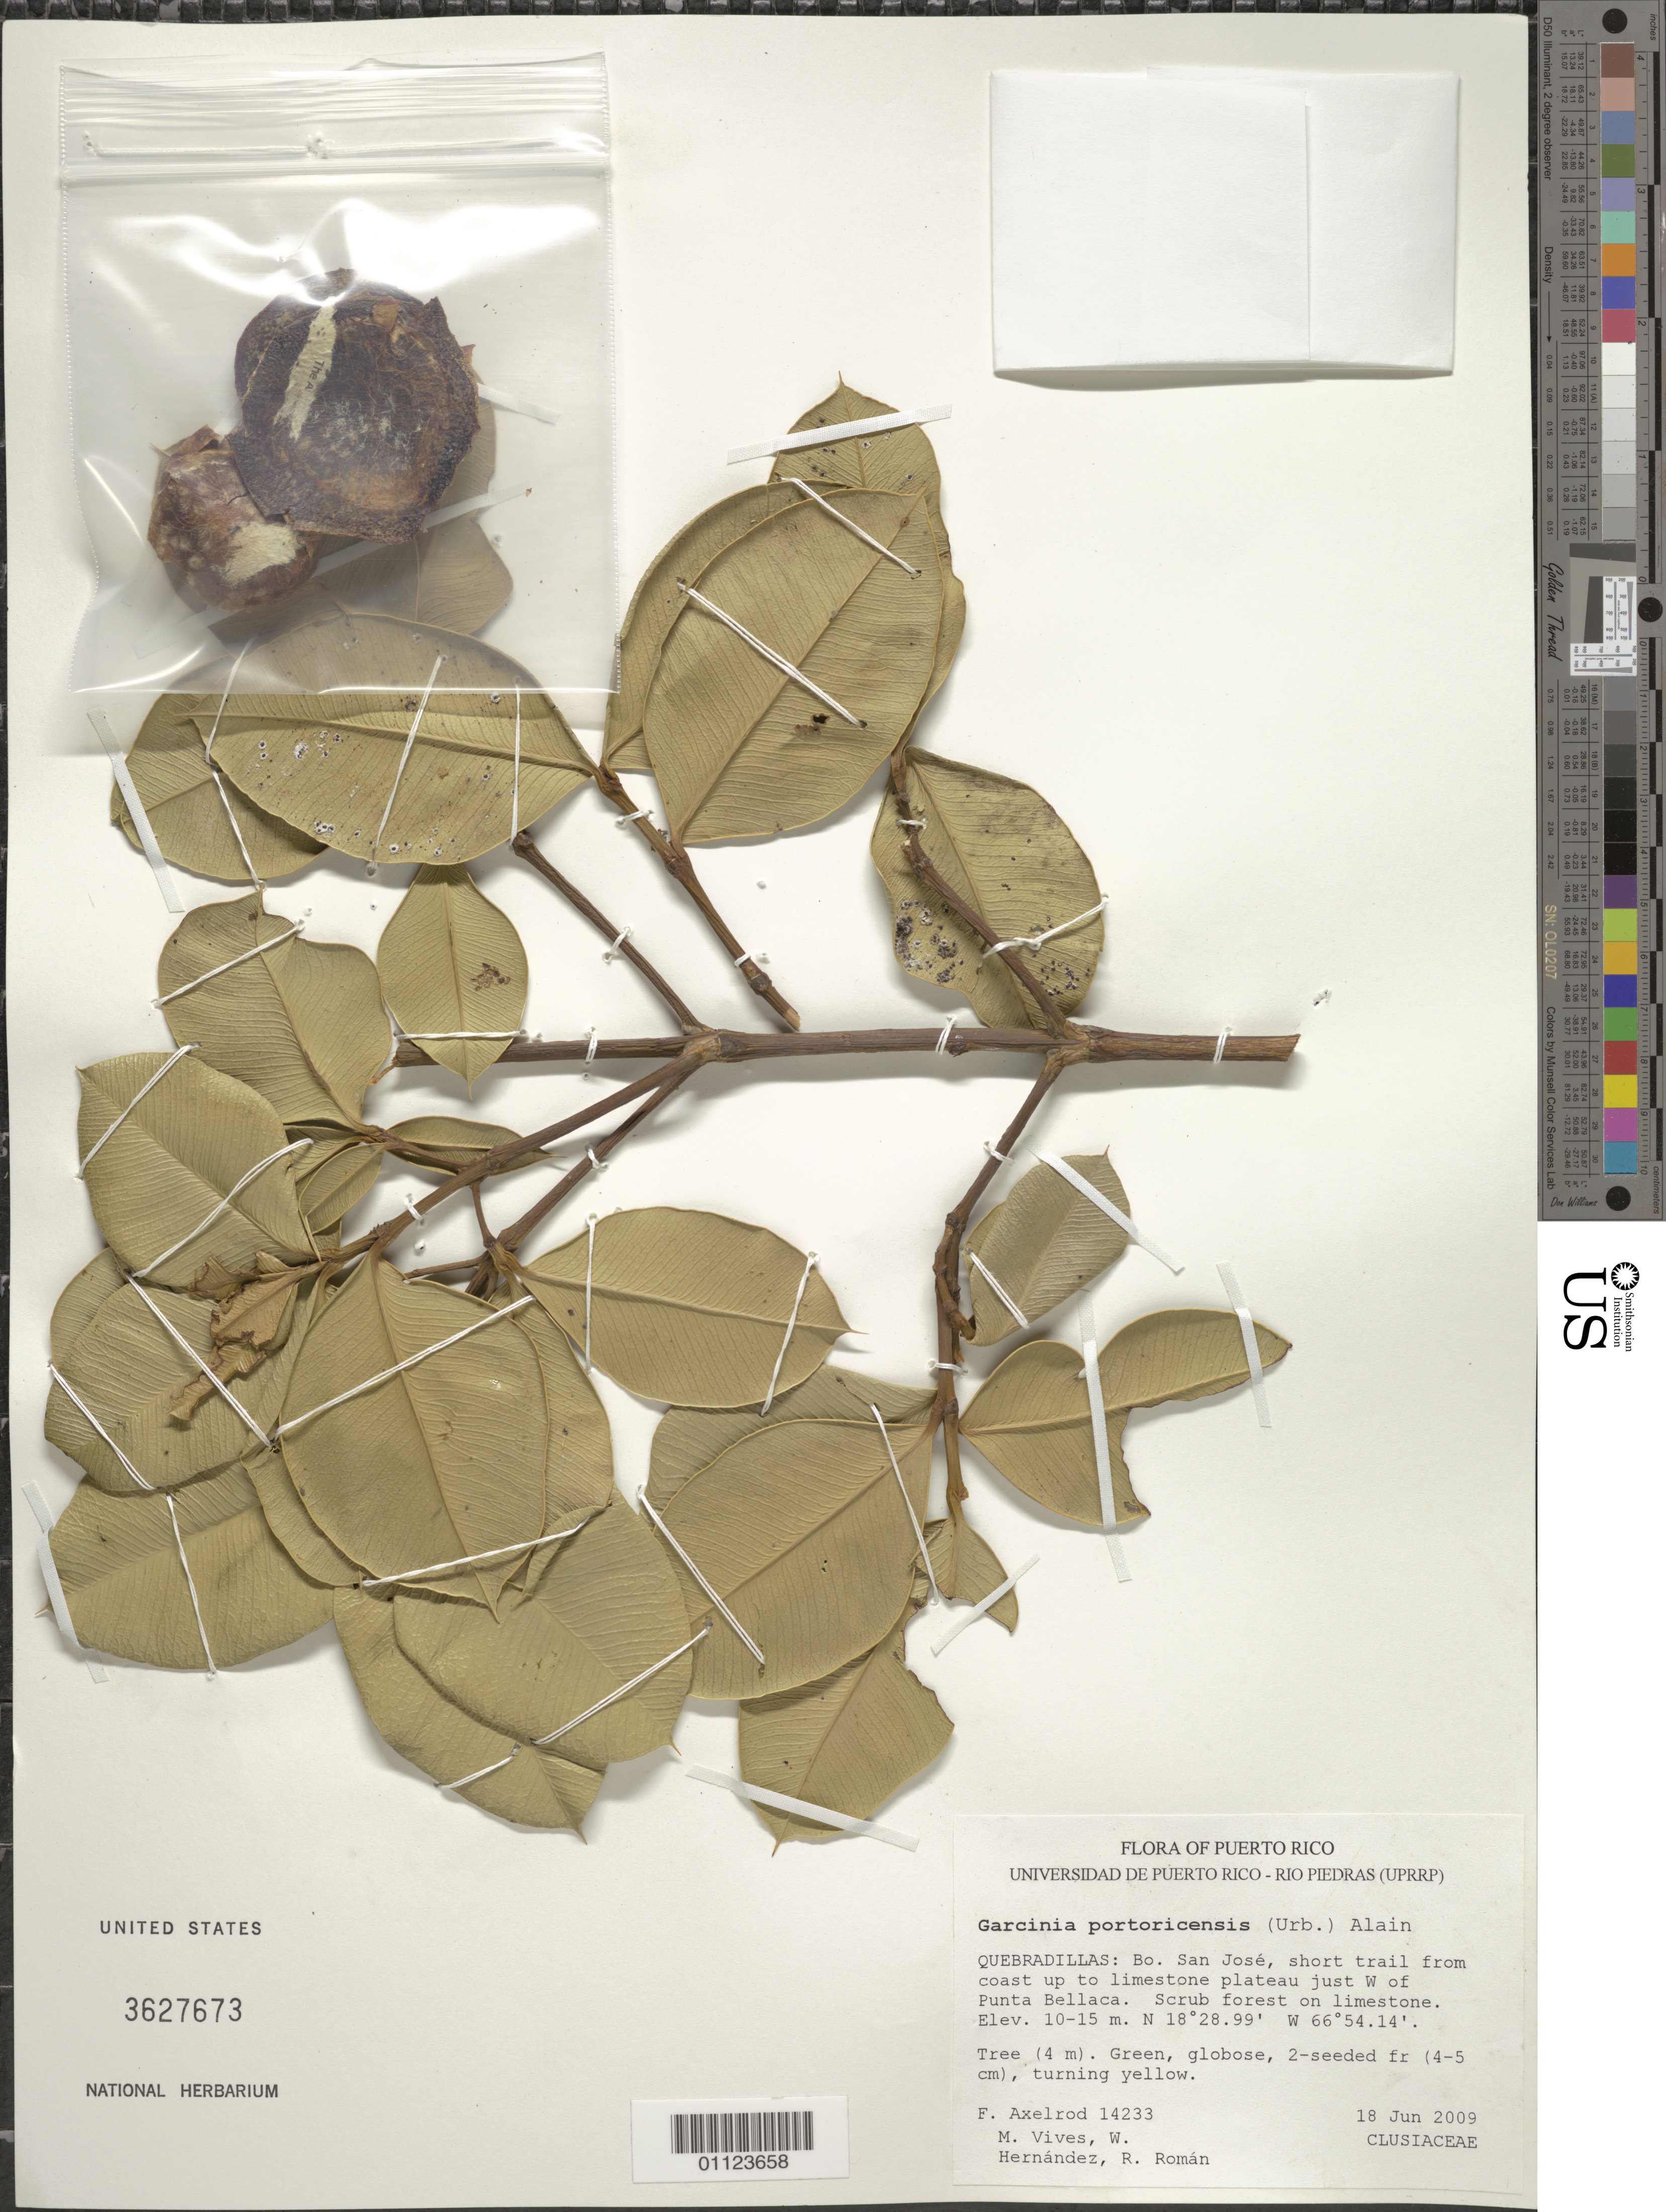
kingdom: Plantae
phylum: Tracheophyta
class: Magnoliopsida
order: Malpighiales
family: Clusiaceae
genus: Garcinia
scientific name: Garcinia portoricensis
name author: (Urb.) Alain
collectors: F. S. Axelrod, M. Vives, W. Hernández & R. Román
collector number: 14233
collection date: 2009-06-18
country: Puerto Rico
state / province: Quebradillas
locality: Bo. San José, short trail from coast up to limestone plateau just W of Punta Bellaca.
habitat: Scrub forest on limestone.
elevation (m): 10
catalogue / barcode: US 3627673